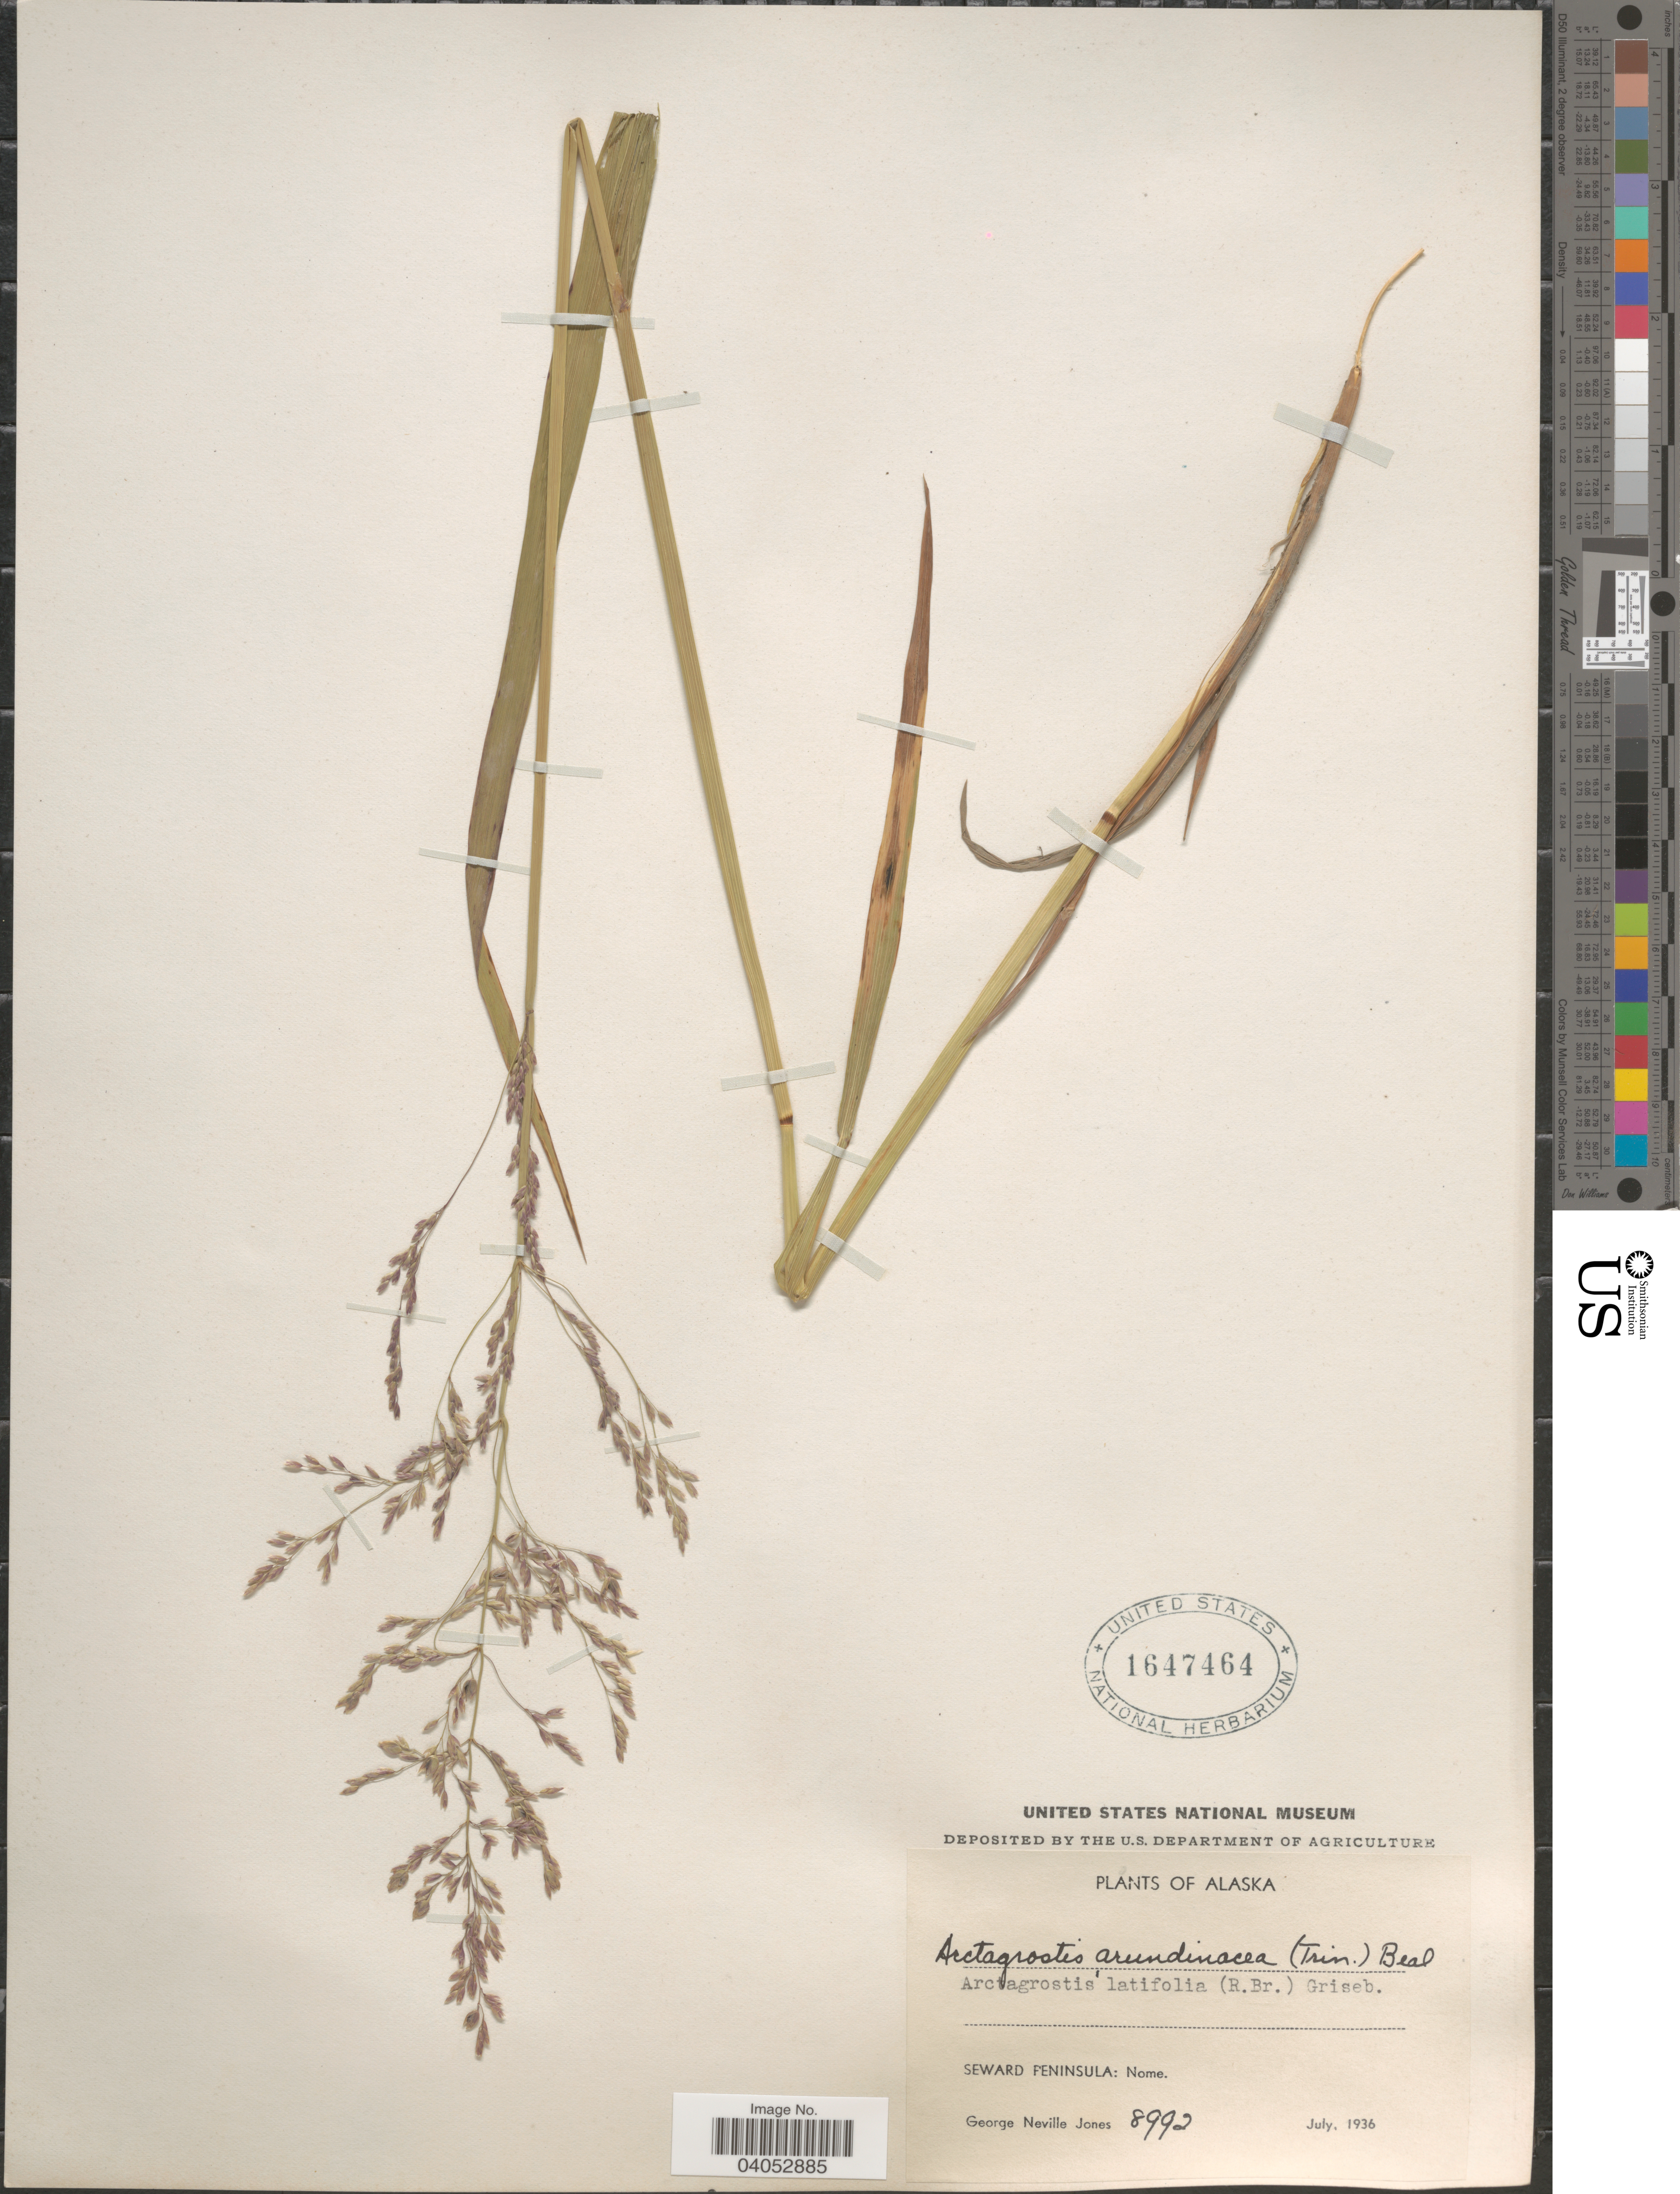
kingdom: Plantae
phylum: Tracheophyta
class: Liliopsida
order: Poales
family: Poaceae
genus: Arctagrostis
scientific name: Arctagrostis latifolia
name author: (R. Br.) Griseb.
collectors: G. N. Jones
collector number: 8992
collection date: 1936-07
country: United States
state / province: Alaska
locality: Seward Peninsula: Nome.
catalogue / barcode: US 1647464